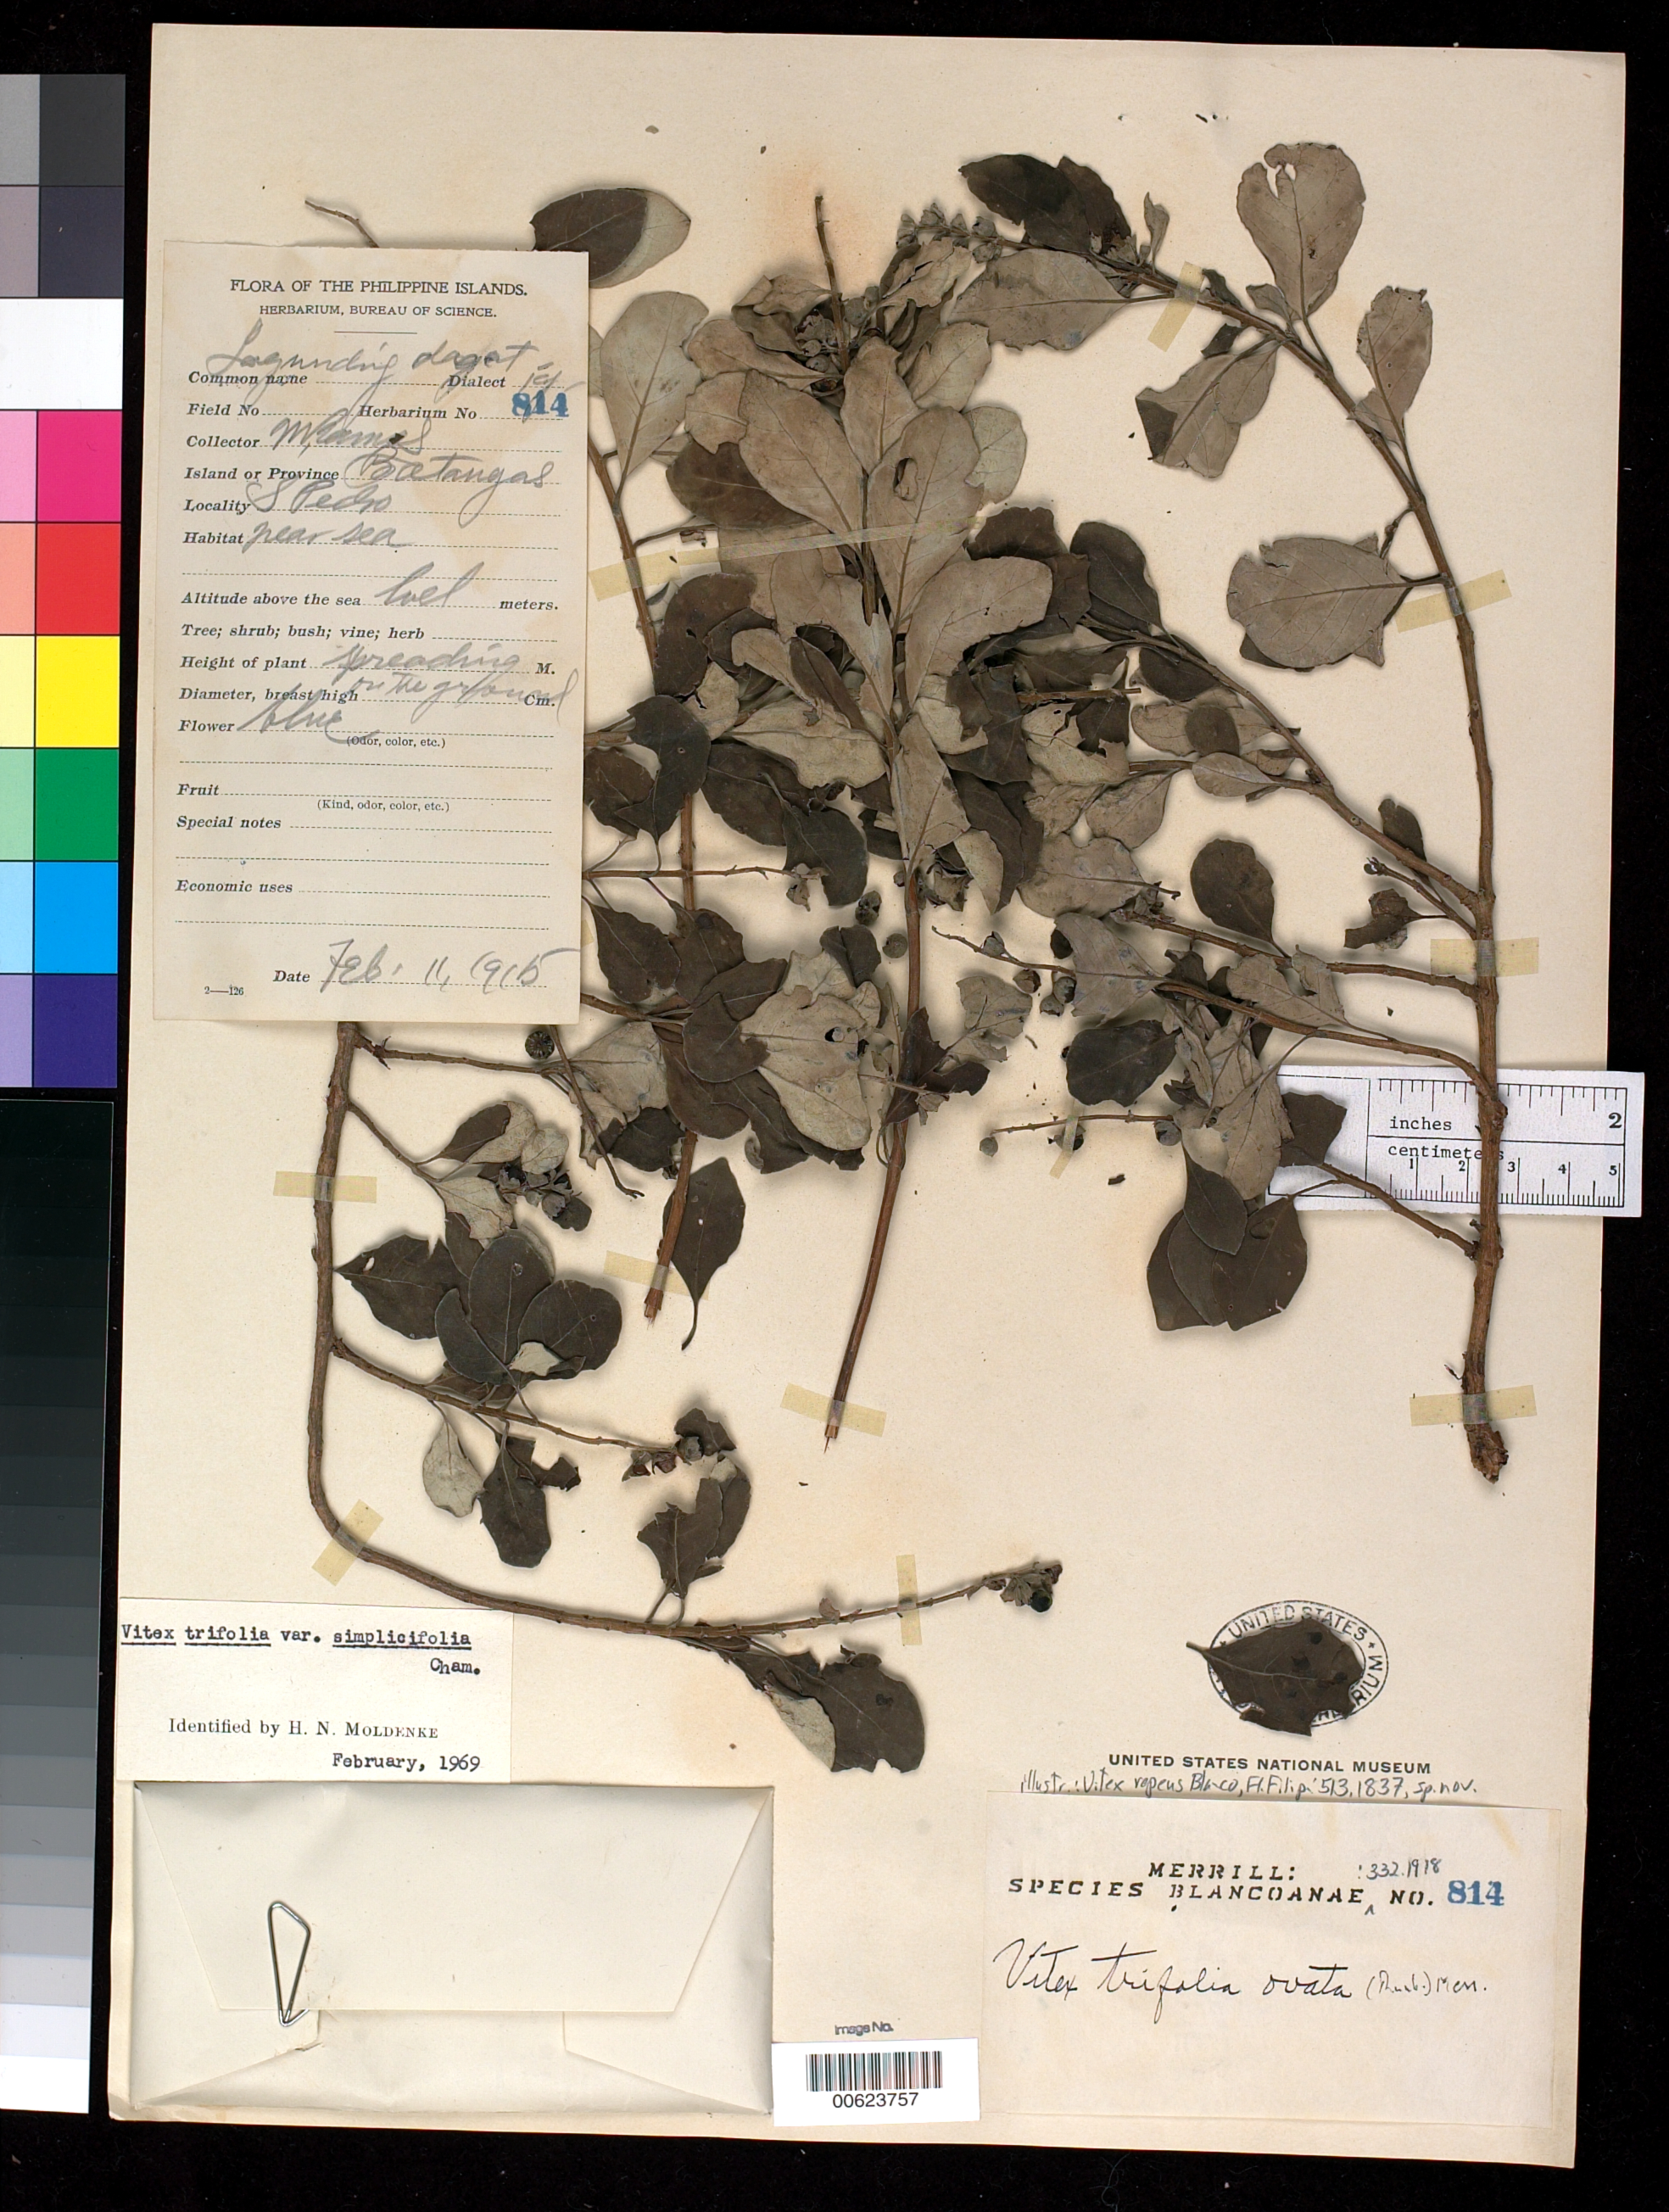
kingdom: Plantae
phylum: Tracheophyta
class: Magnoliopsida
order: Lamiales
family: Lamiaceae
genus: Vitex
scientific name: Vitex trifolia subsp. litoralis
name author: Steenis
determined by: Kok, R. de, (K)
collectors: M. Ramos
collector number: Sp. Blancoan. 0814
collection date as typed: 11 Feb 1915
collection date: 1915-02-11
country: Philippines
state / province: Calabarzon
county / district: Batangas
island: Luzon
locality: San pedro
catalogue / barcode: US 904496